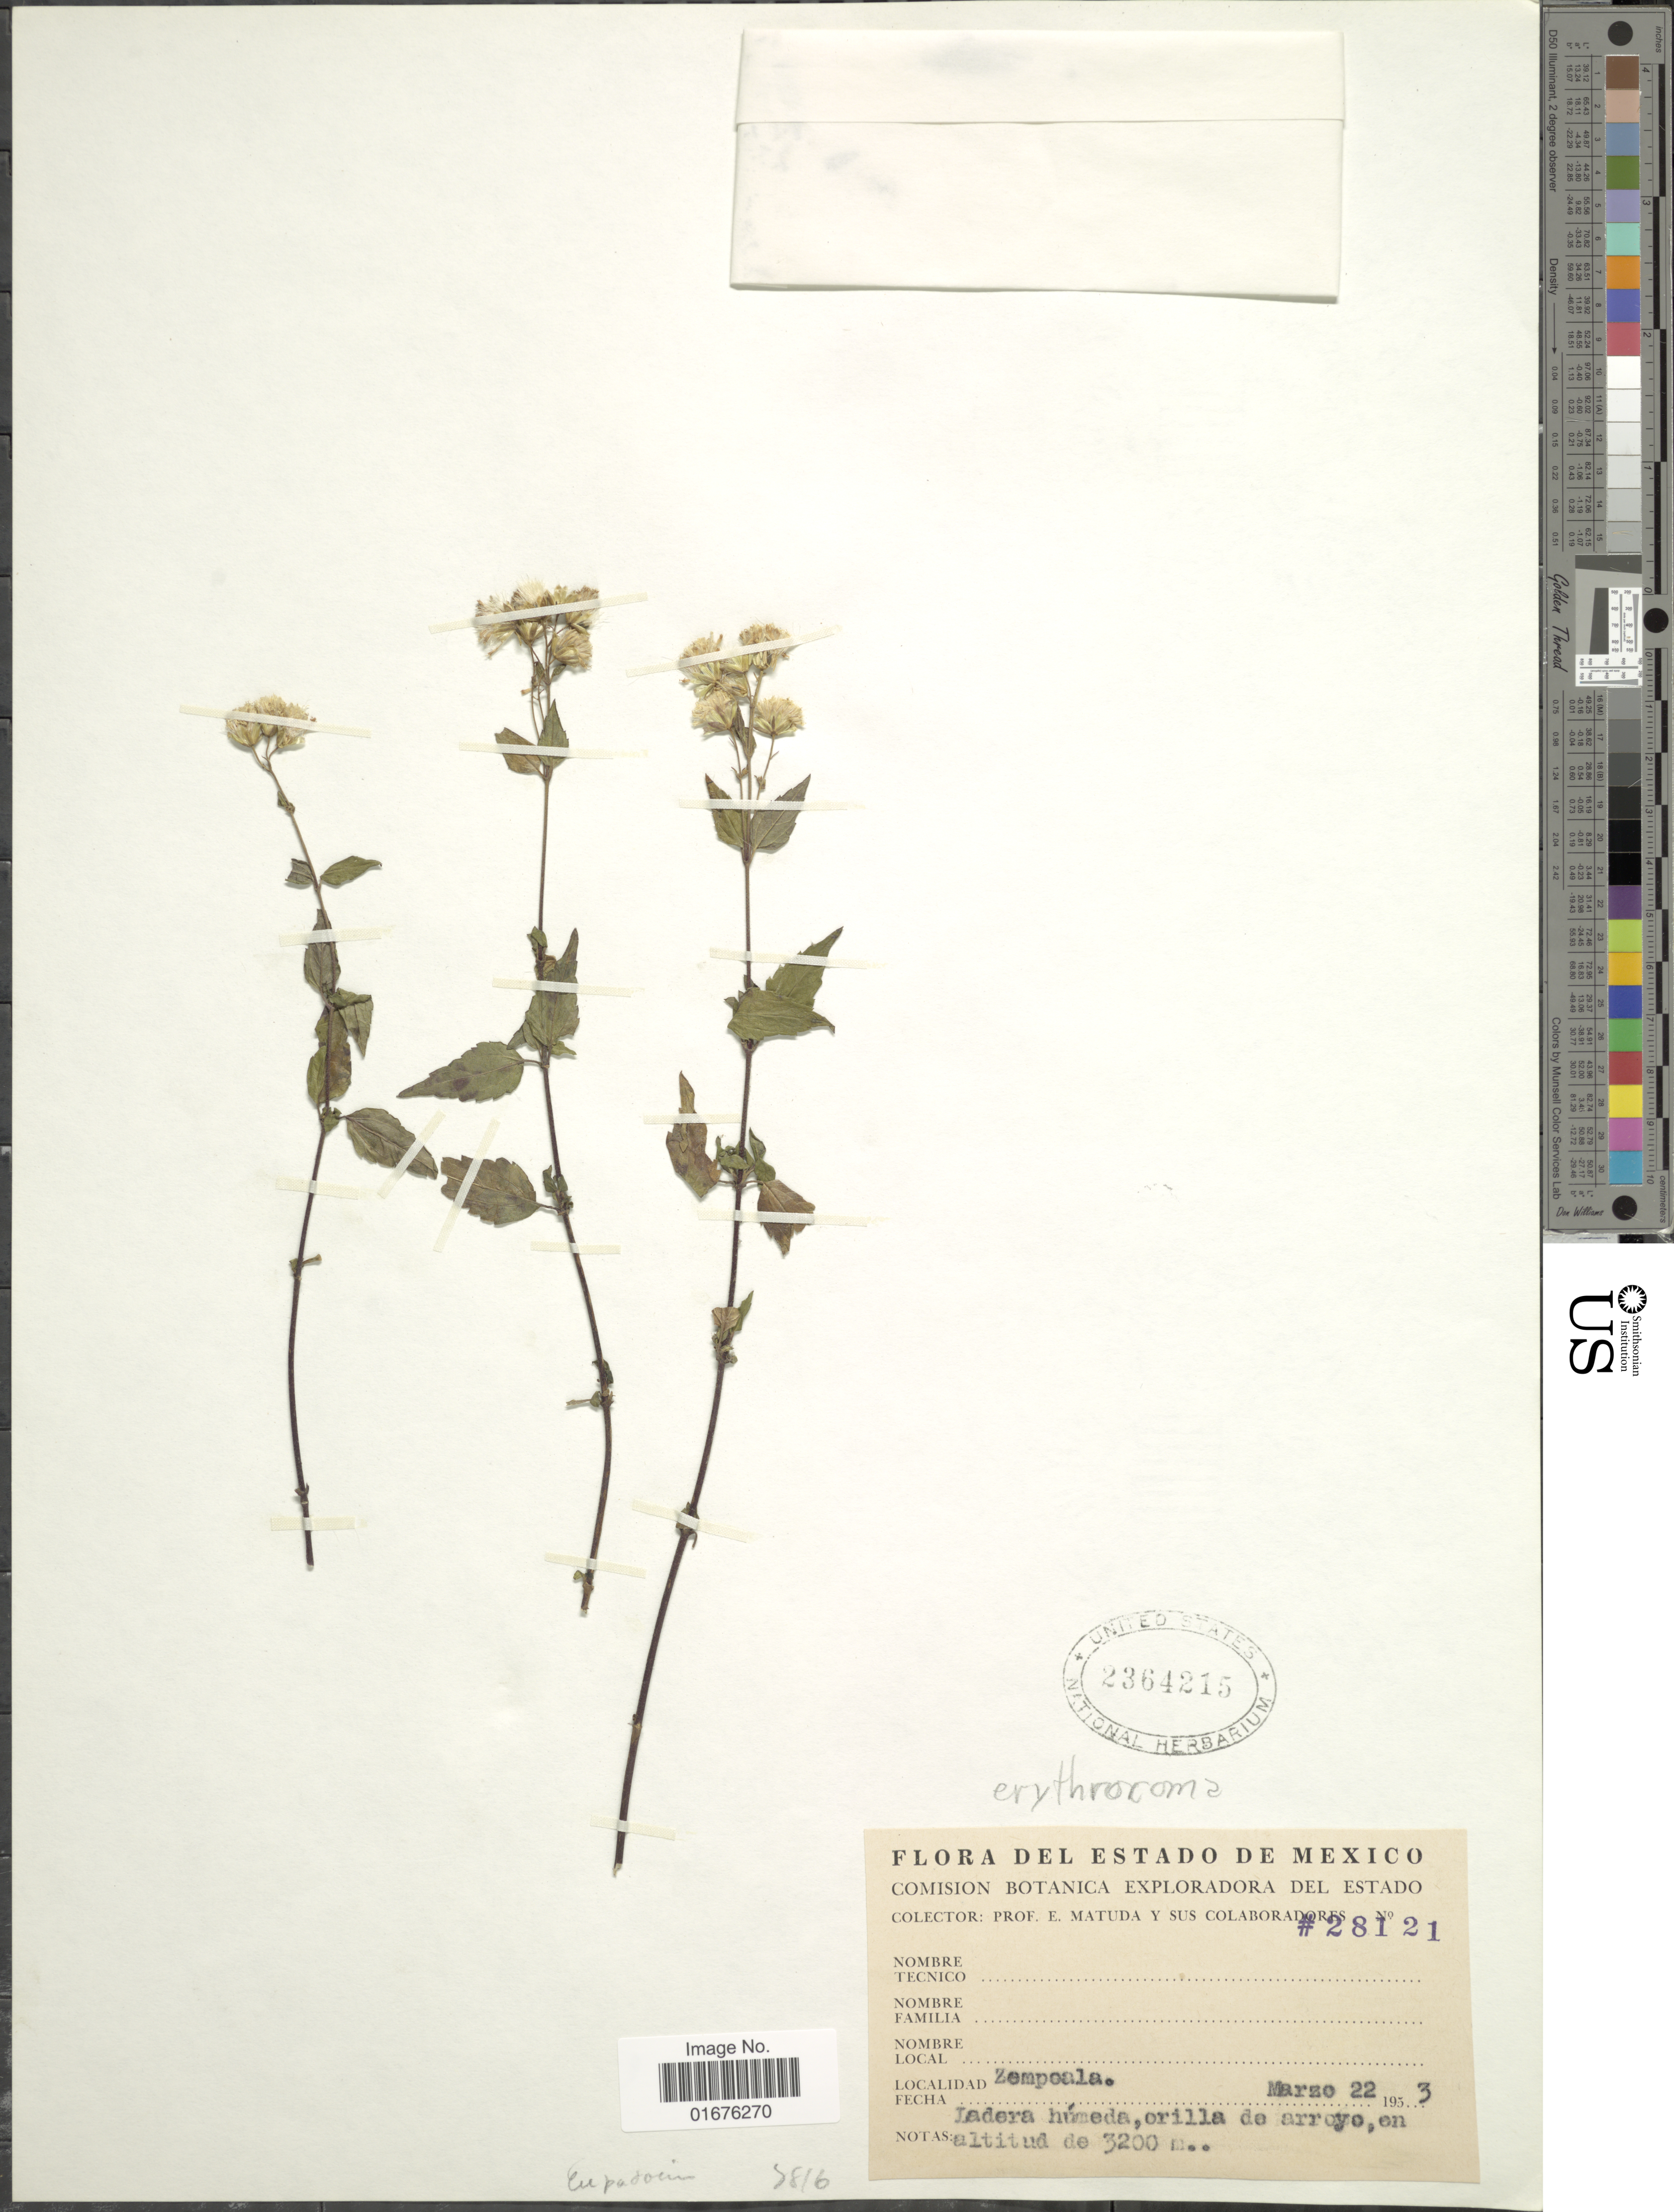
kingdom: Plantae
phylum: Tracheophyta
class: Magnoliopsida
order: Asterales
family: Asteraceae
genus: Ageratina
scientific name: Ageratina oligocephala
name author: (DC.) R.M. King & H. Rob.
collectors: E. Matuda & et al.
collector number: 28121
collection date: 1953-03-22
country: Mexico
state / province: México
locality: Zempoala.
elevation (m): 3200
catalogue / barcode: US 2364215